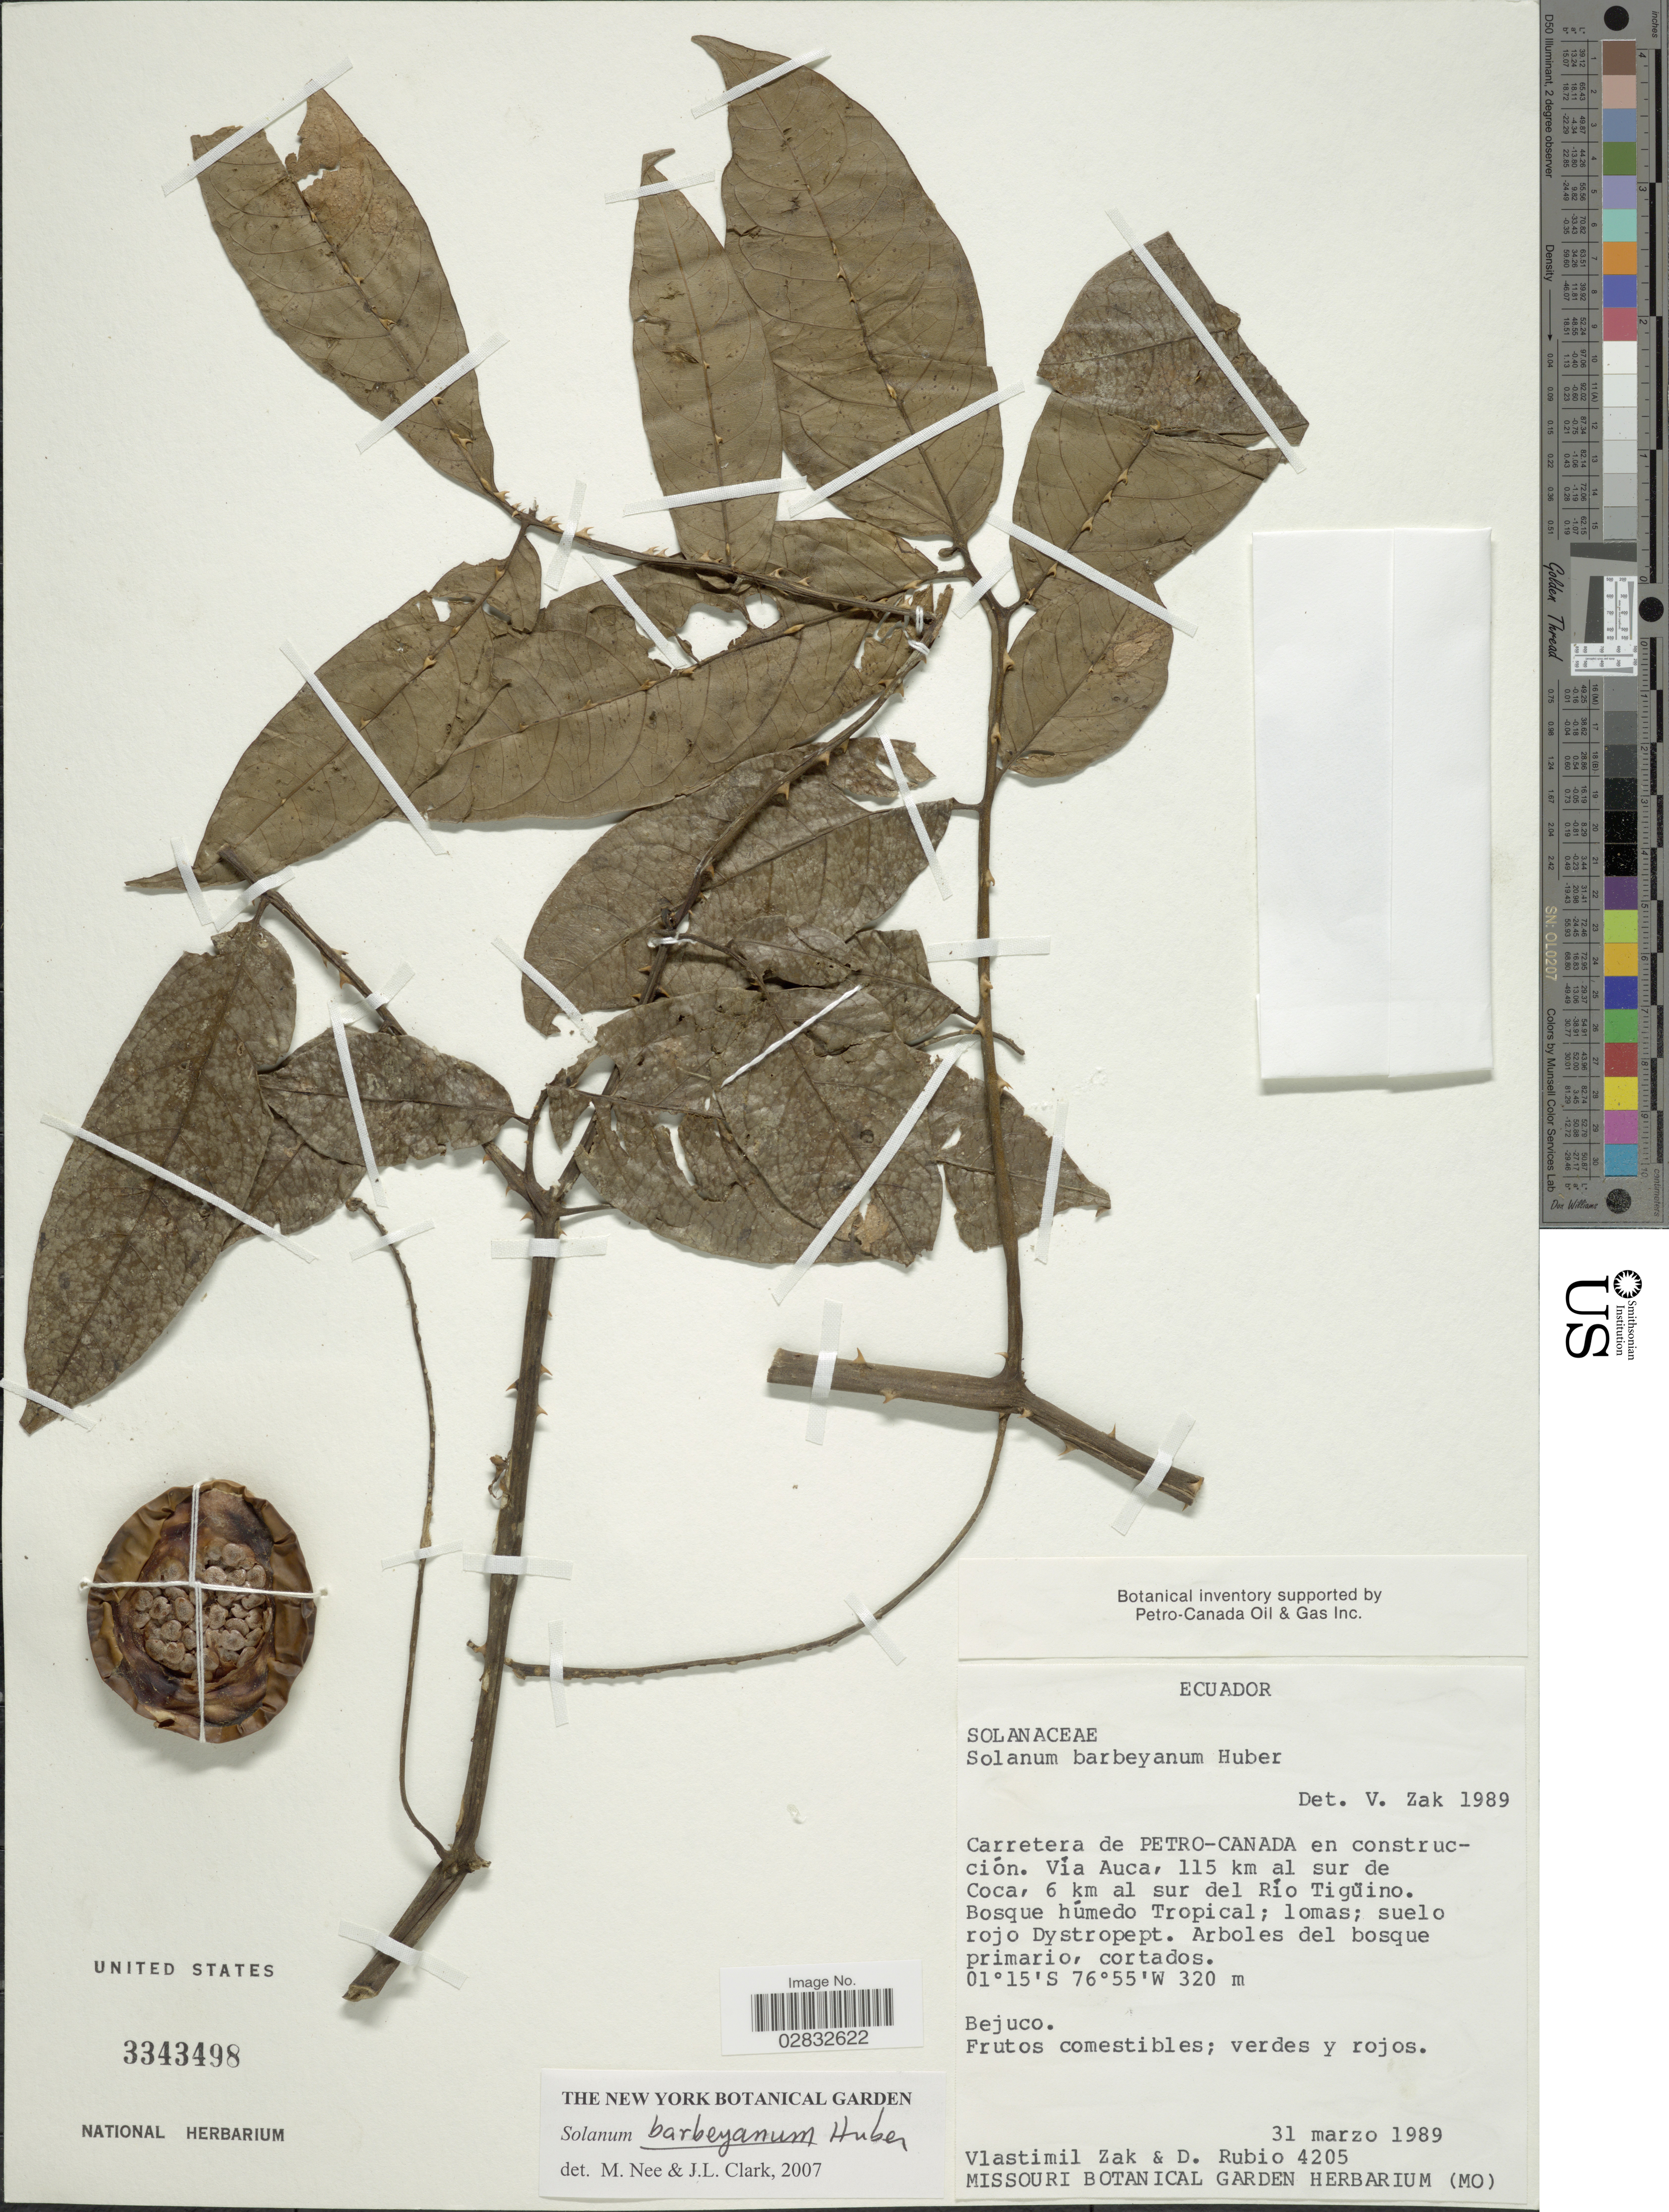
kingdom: Plantae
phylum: Tracheophyta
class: Magnoliopsida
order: Solanales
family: Solanaceae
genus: Solanum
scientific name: Solanum barbeyanum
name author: Huber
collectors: V. Zak & D. Rubio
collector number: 4205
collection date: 1989-03-31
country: Ecuador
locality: Carretera de Petro-Canada en constructión, Via Auca, 115 km al sur de Coca, 6 km al sur del Río Tigüino.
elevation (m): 320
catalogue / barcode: US 3343498